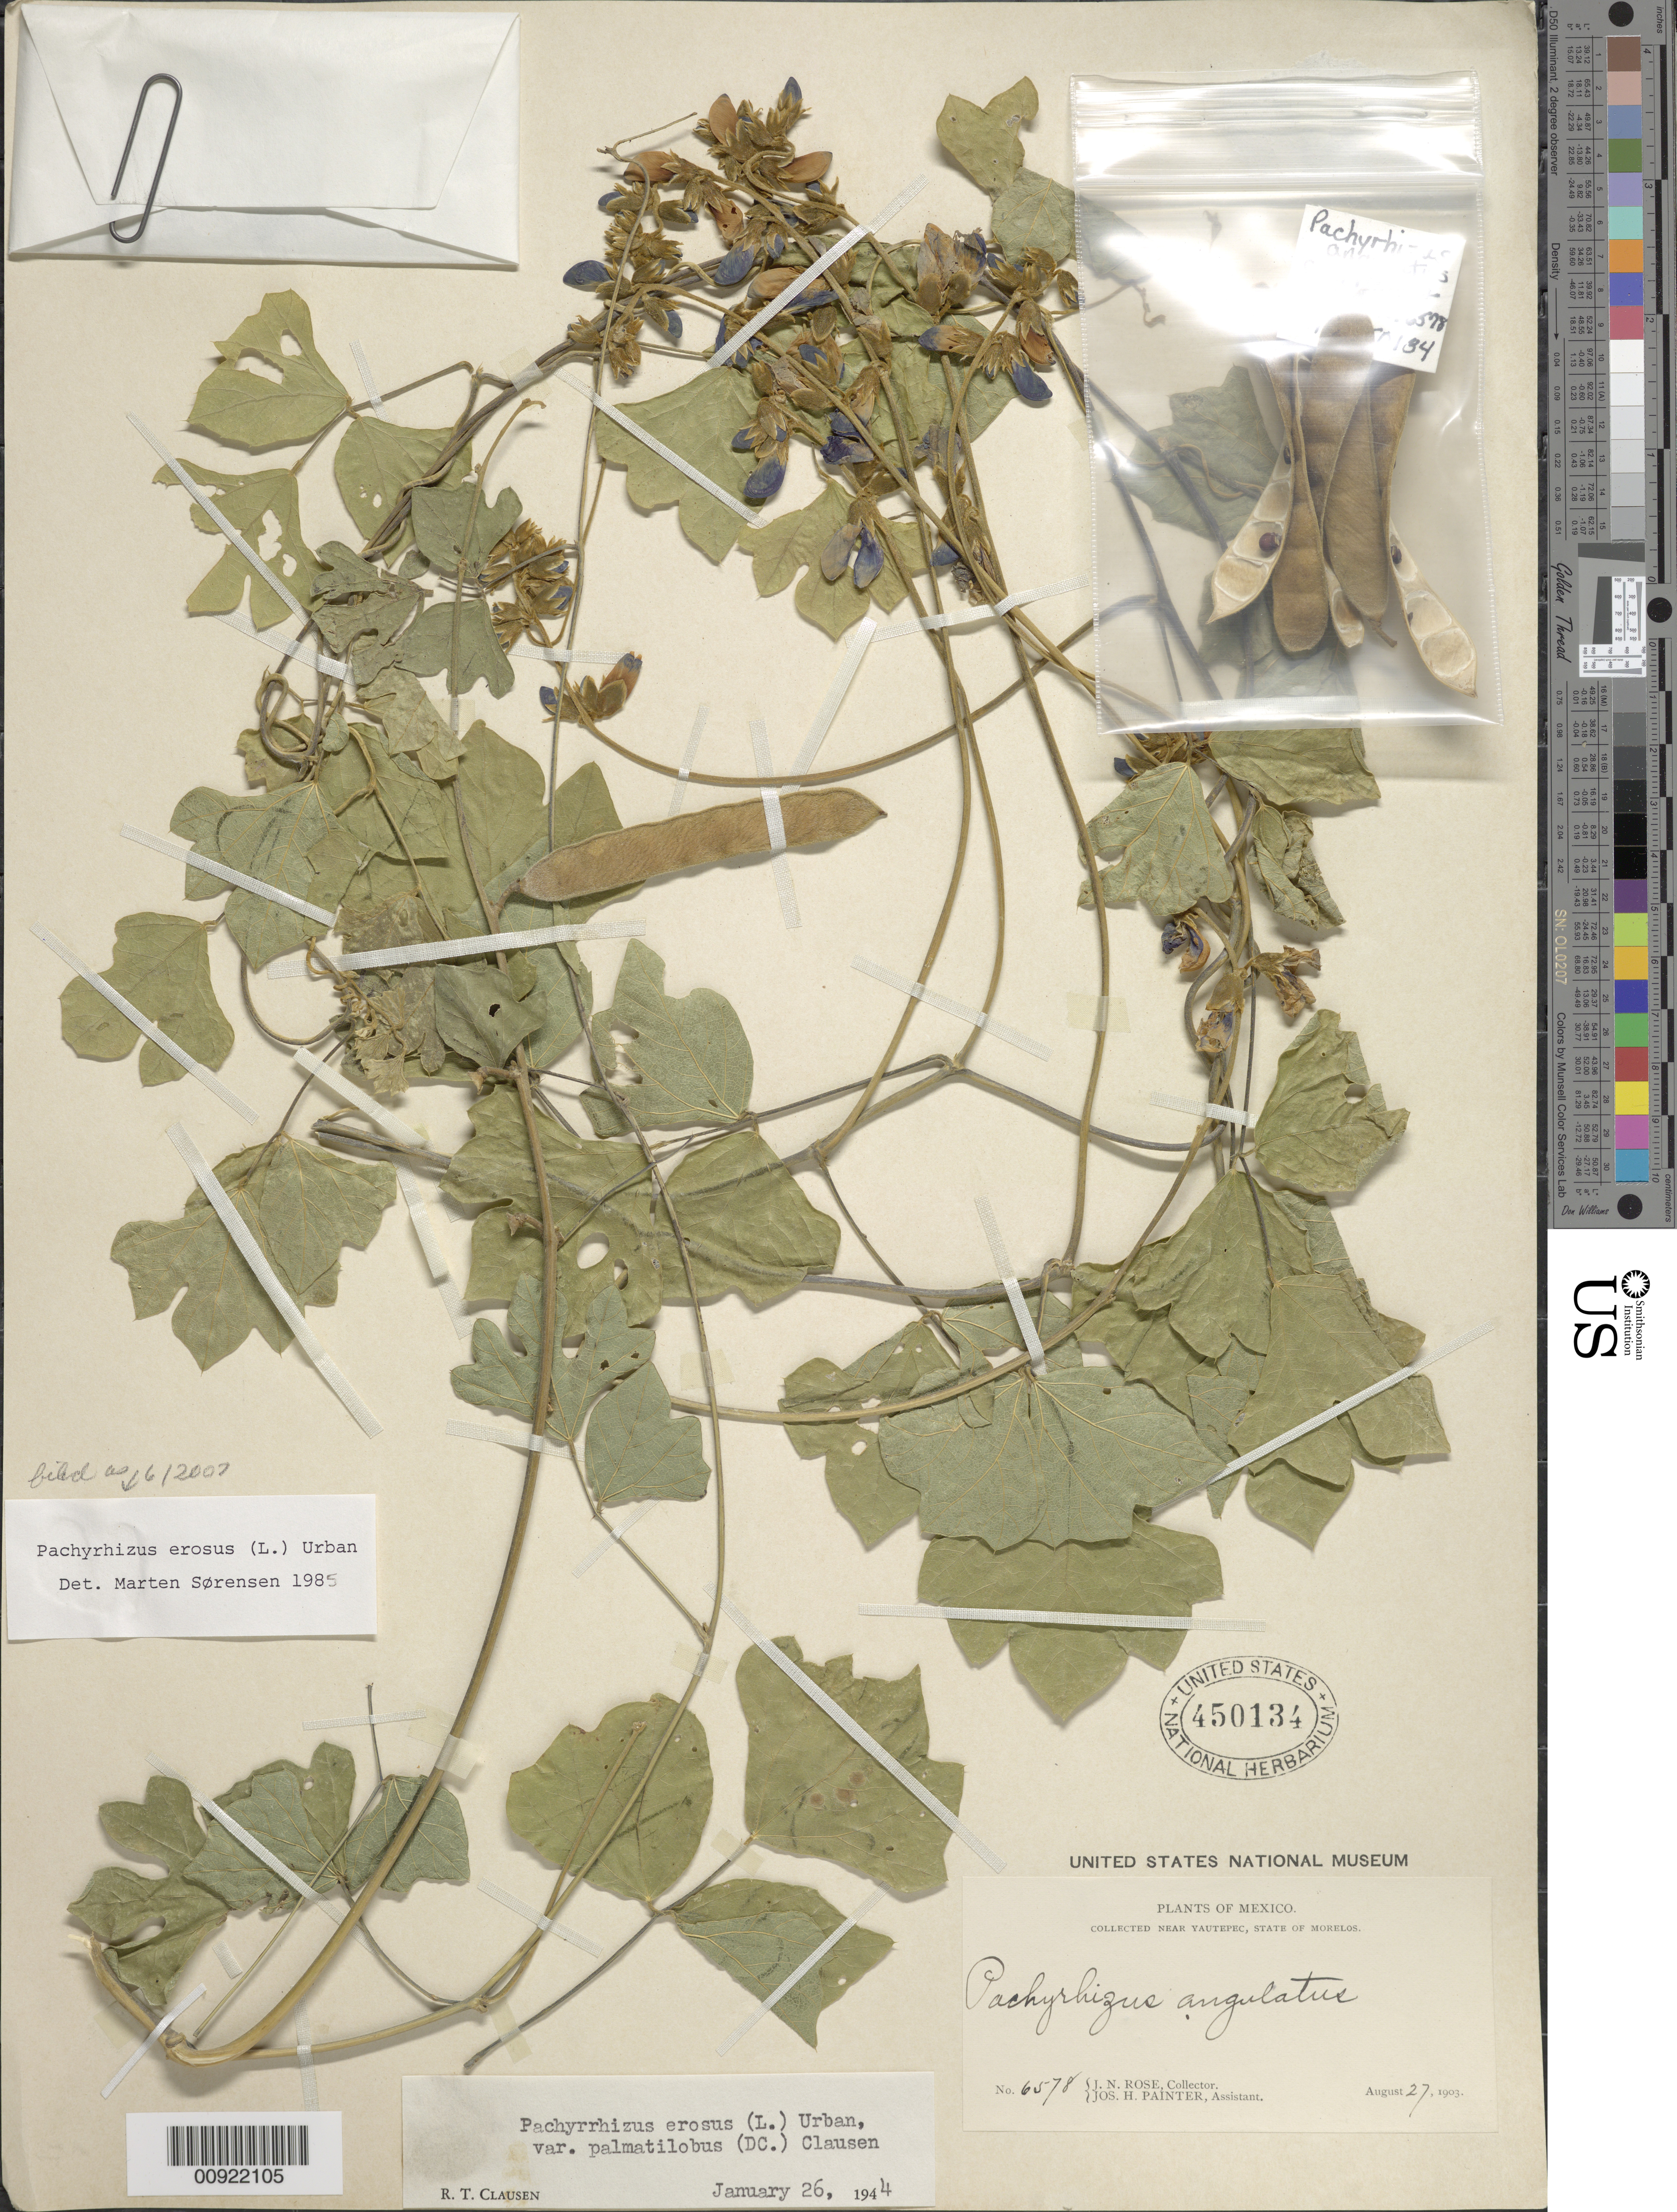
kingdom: Plantae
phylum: Tracheophyta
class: Magnoliopsida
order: Fabales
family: Fabaceae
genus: Pachyrhizus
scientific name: Pachyrhizus erosus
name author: (L.) Urb.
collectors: J. N. Rose & J. H. Painter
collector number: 6578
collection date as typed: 27 Aug 1903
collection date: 1903-08-27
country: Mexico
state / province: Morelos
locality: Near Yautepec, State of Morelos.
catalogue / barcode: US 450134